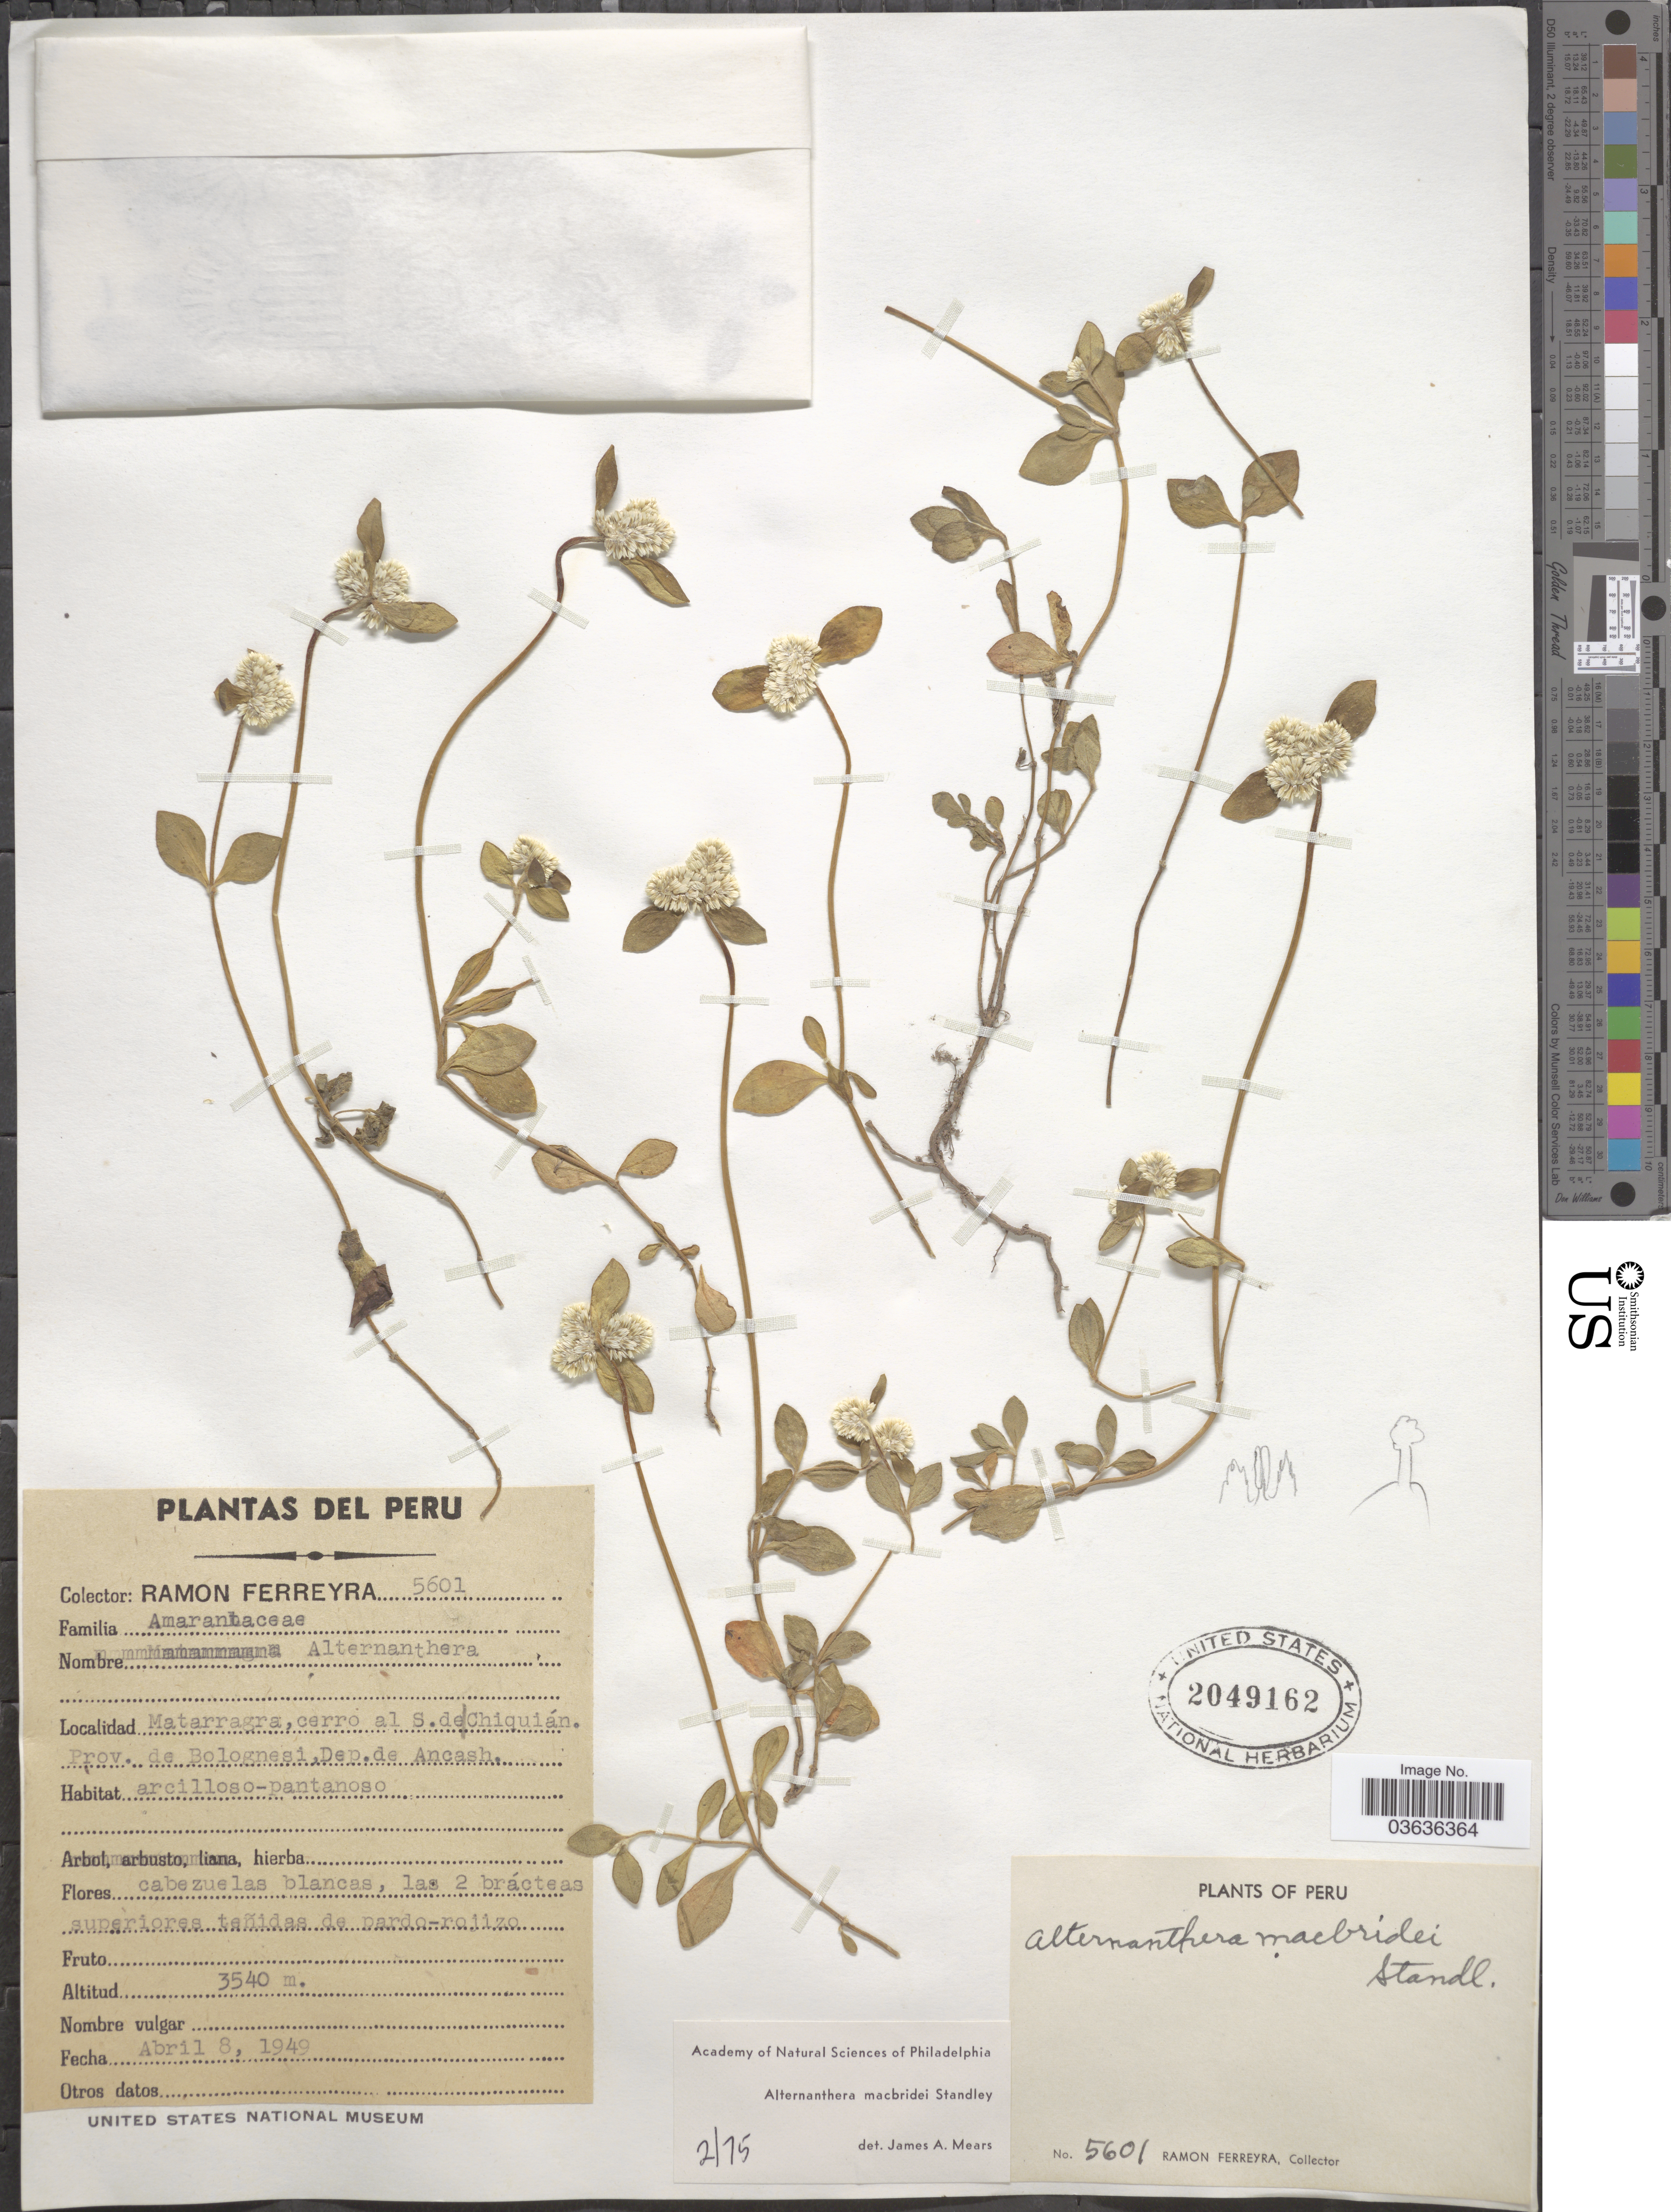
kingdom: Plantae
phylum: Tracheophyta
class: Magnoliopsida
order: Caryophyllales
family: Amaranthaceae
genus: Alternanthera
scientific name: Alternanthera macbridei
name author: Standl.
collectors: R. A. Ferreyra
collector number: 5601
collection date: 1949-04-08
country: Peru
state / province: Ancash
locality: Matarragra, cerro al S. de Chiquián. Prov. de Bolognesi, Dep. de Ancash.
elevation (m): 3540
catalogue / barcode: US 2049162